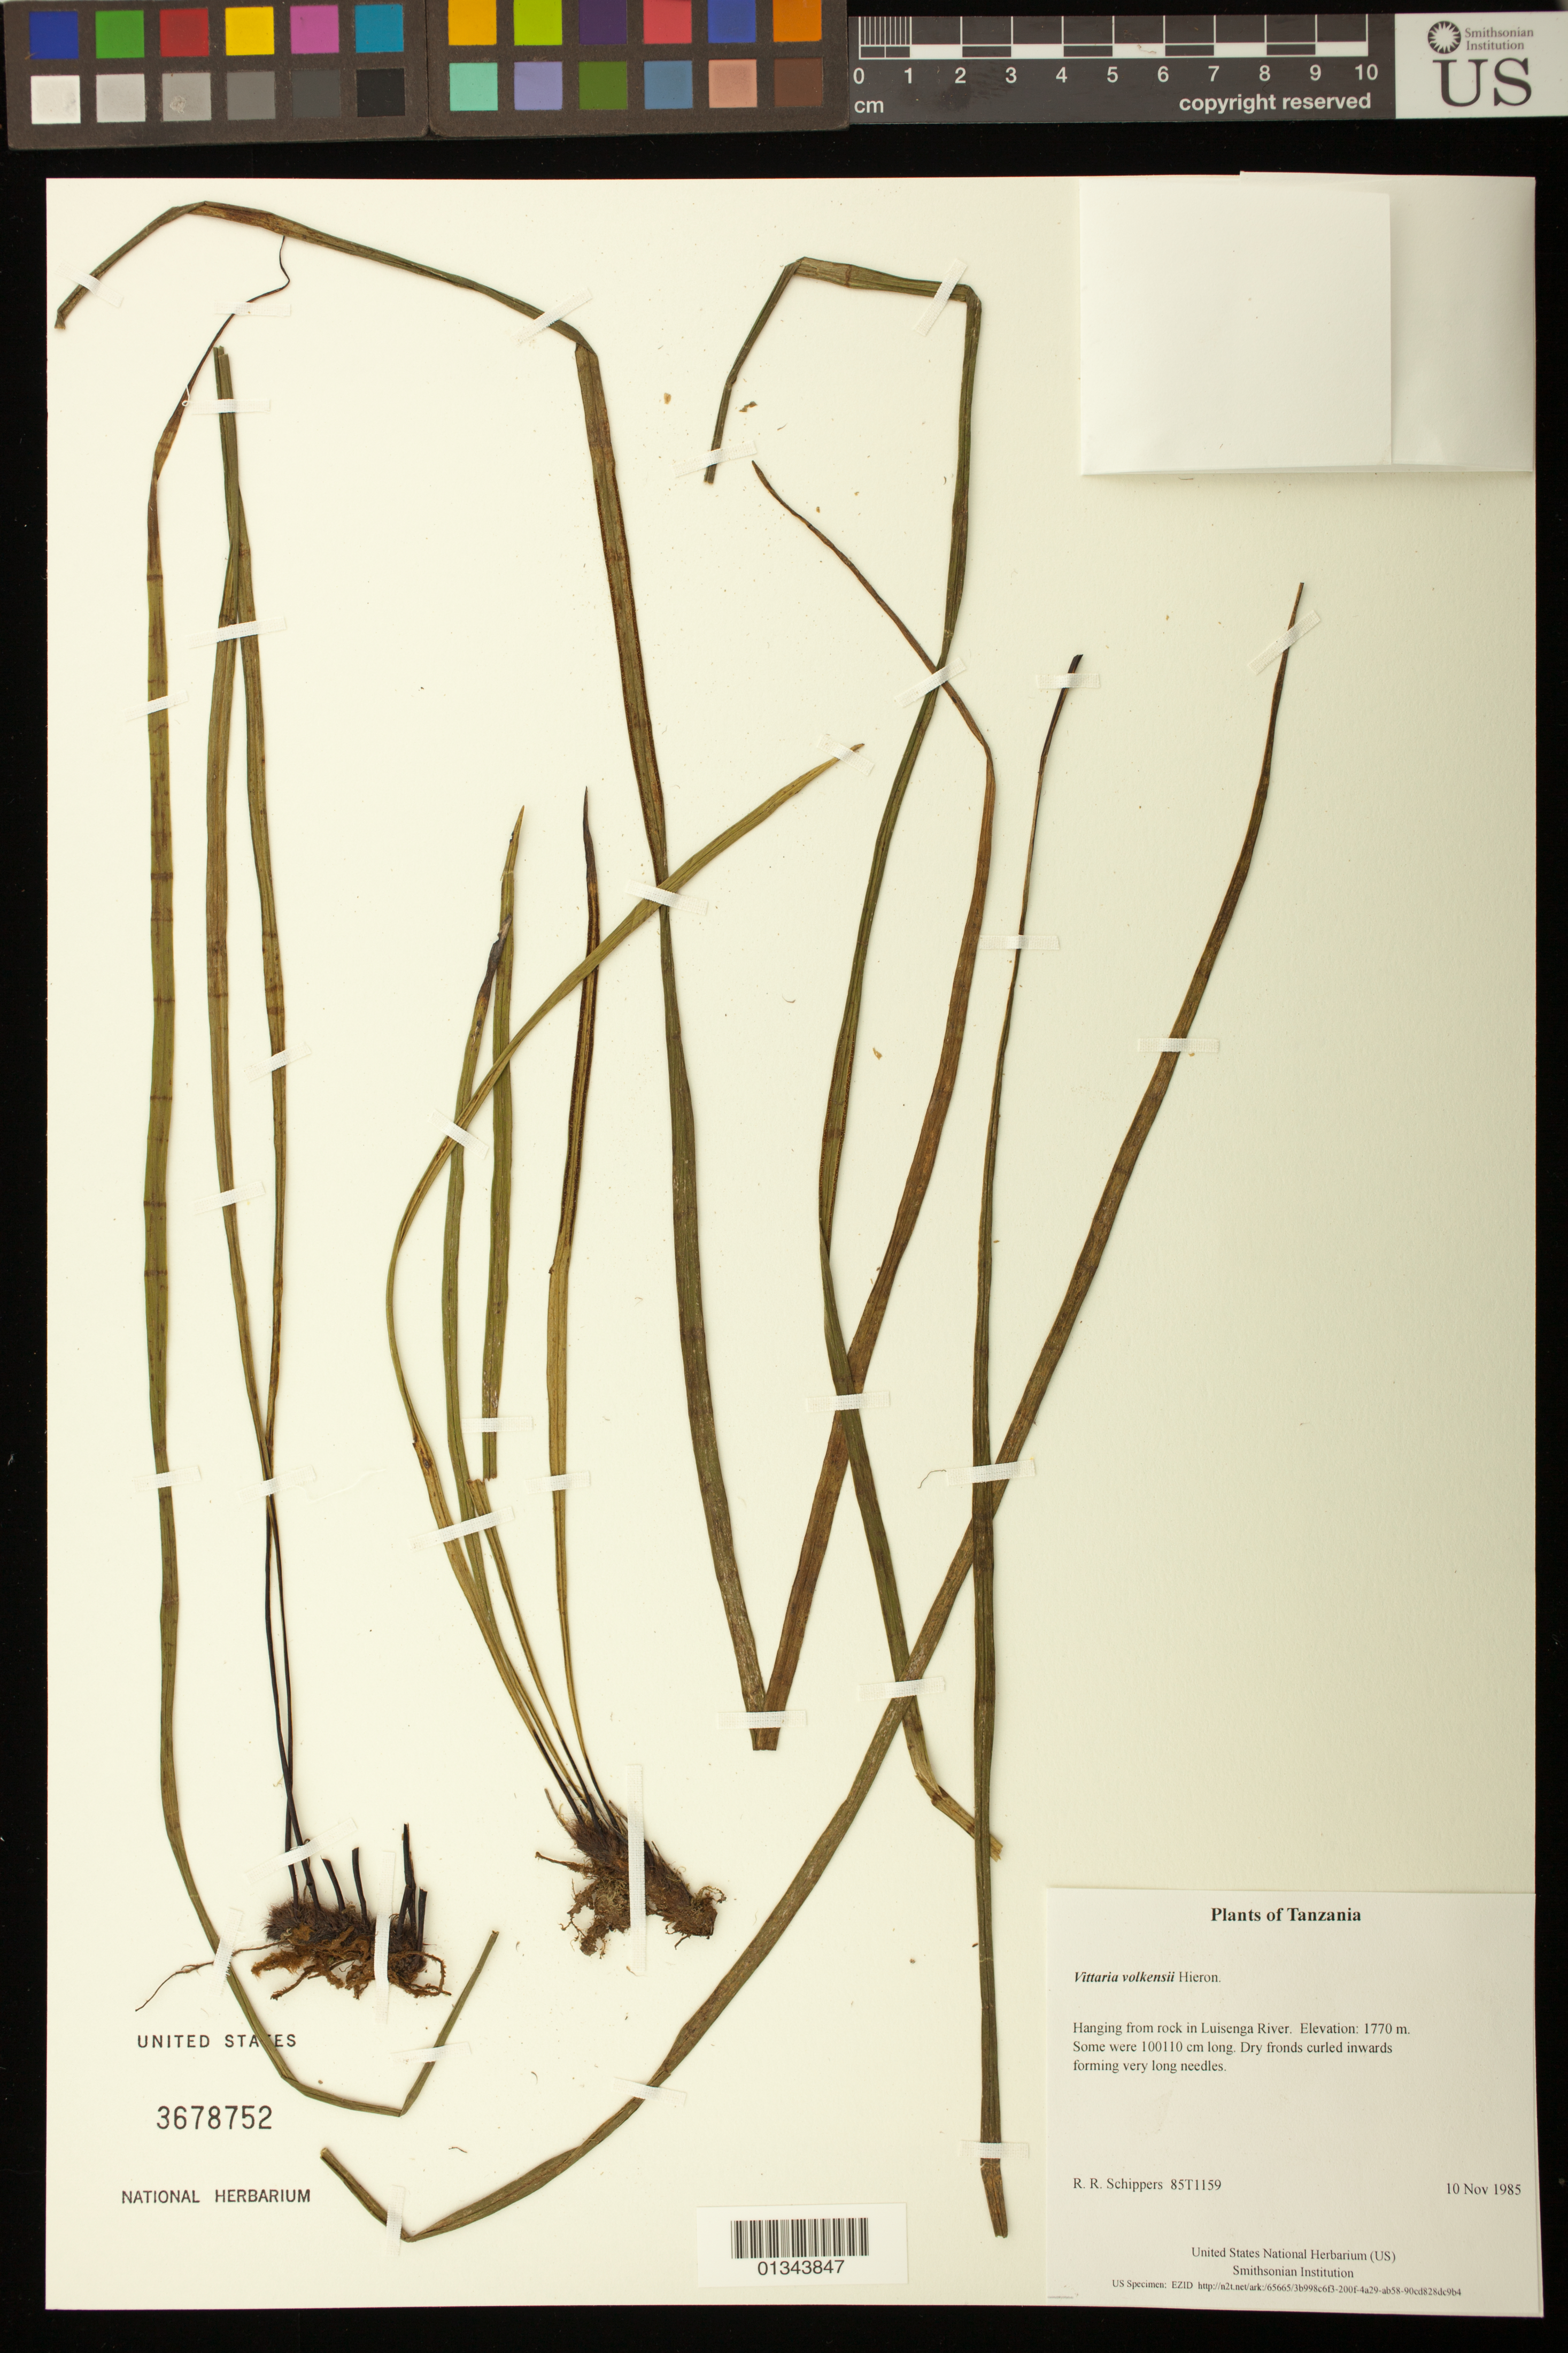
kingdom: Plantae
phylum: Tracheophyta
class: Polypodiopsida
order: Polypodiales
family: Pteridaceae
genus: Haplopteris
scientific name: Haplopteris volkensii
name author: (Hieron.) E.H. Crane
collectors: R. R. Schippers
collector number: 85T1159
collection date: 1985-11-10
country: Tanzania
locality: Hanging from rock in Luisenga River.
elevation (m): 1770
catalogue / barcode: US 3678752